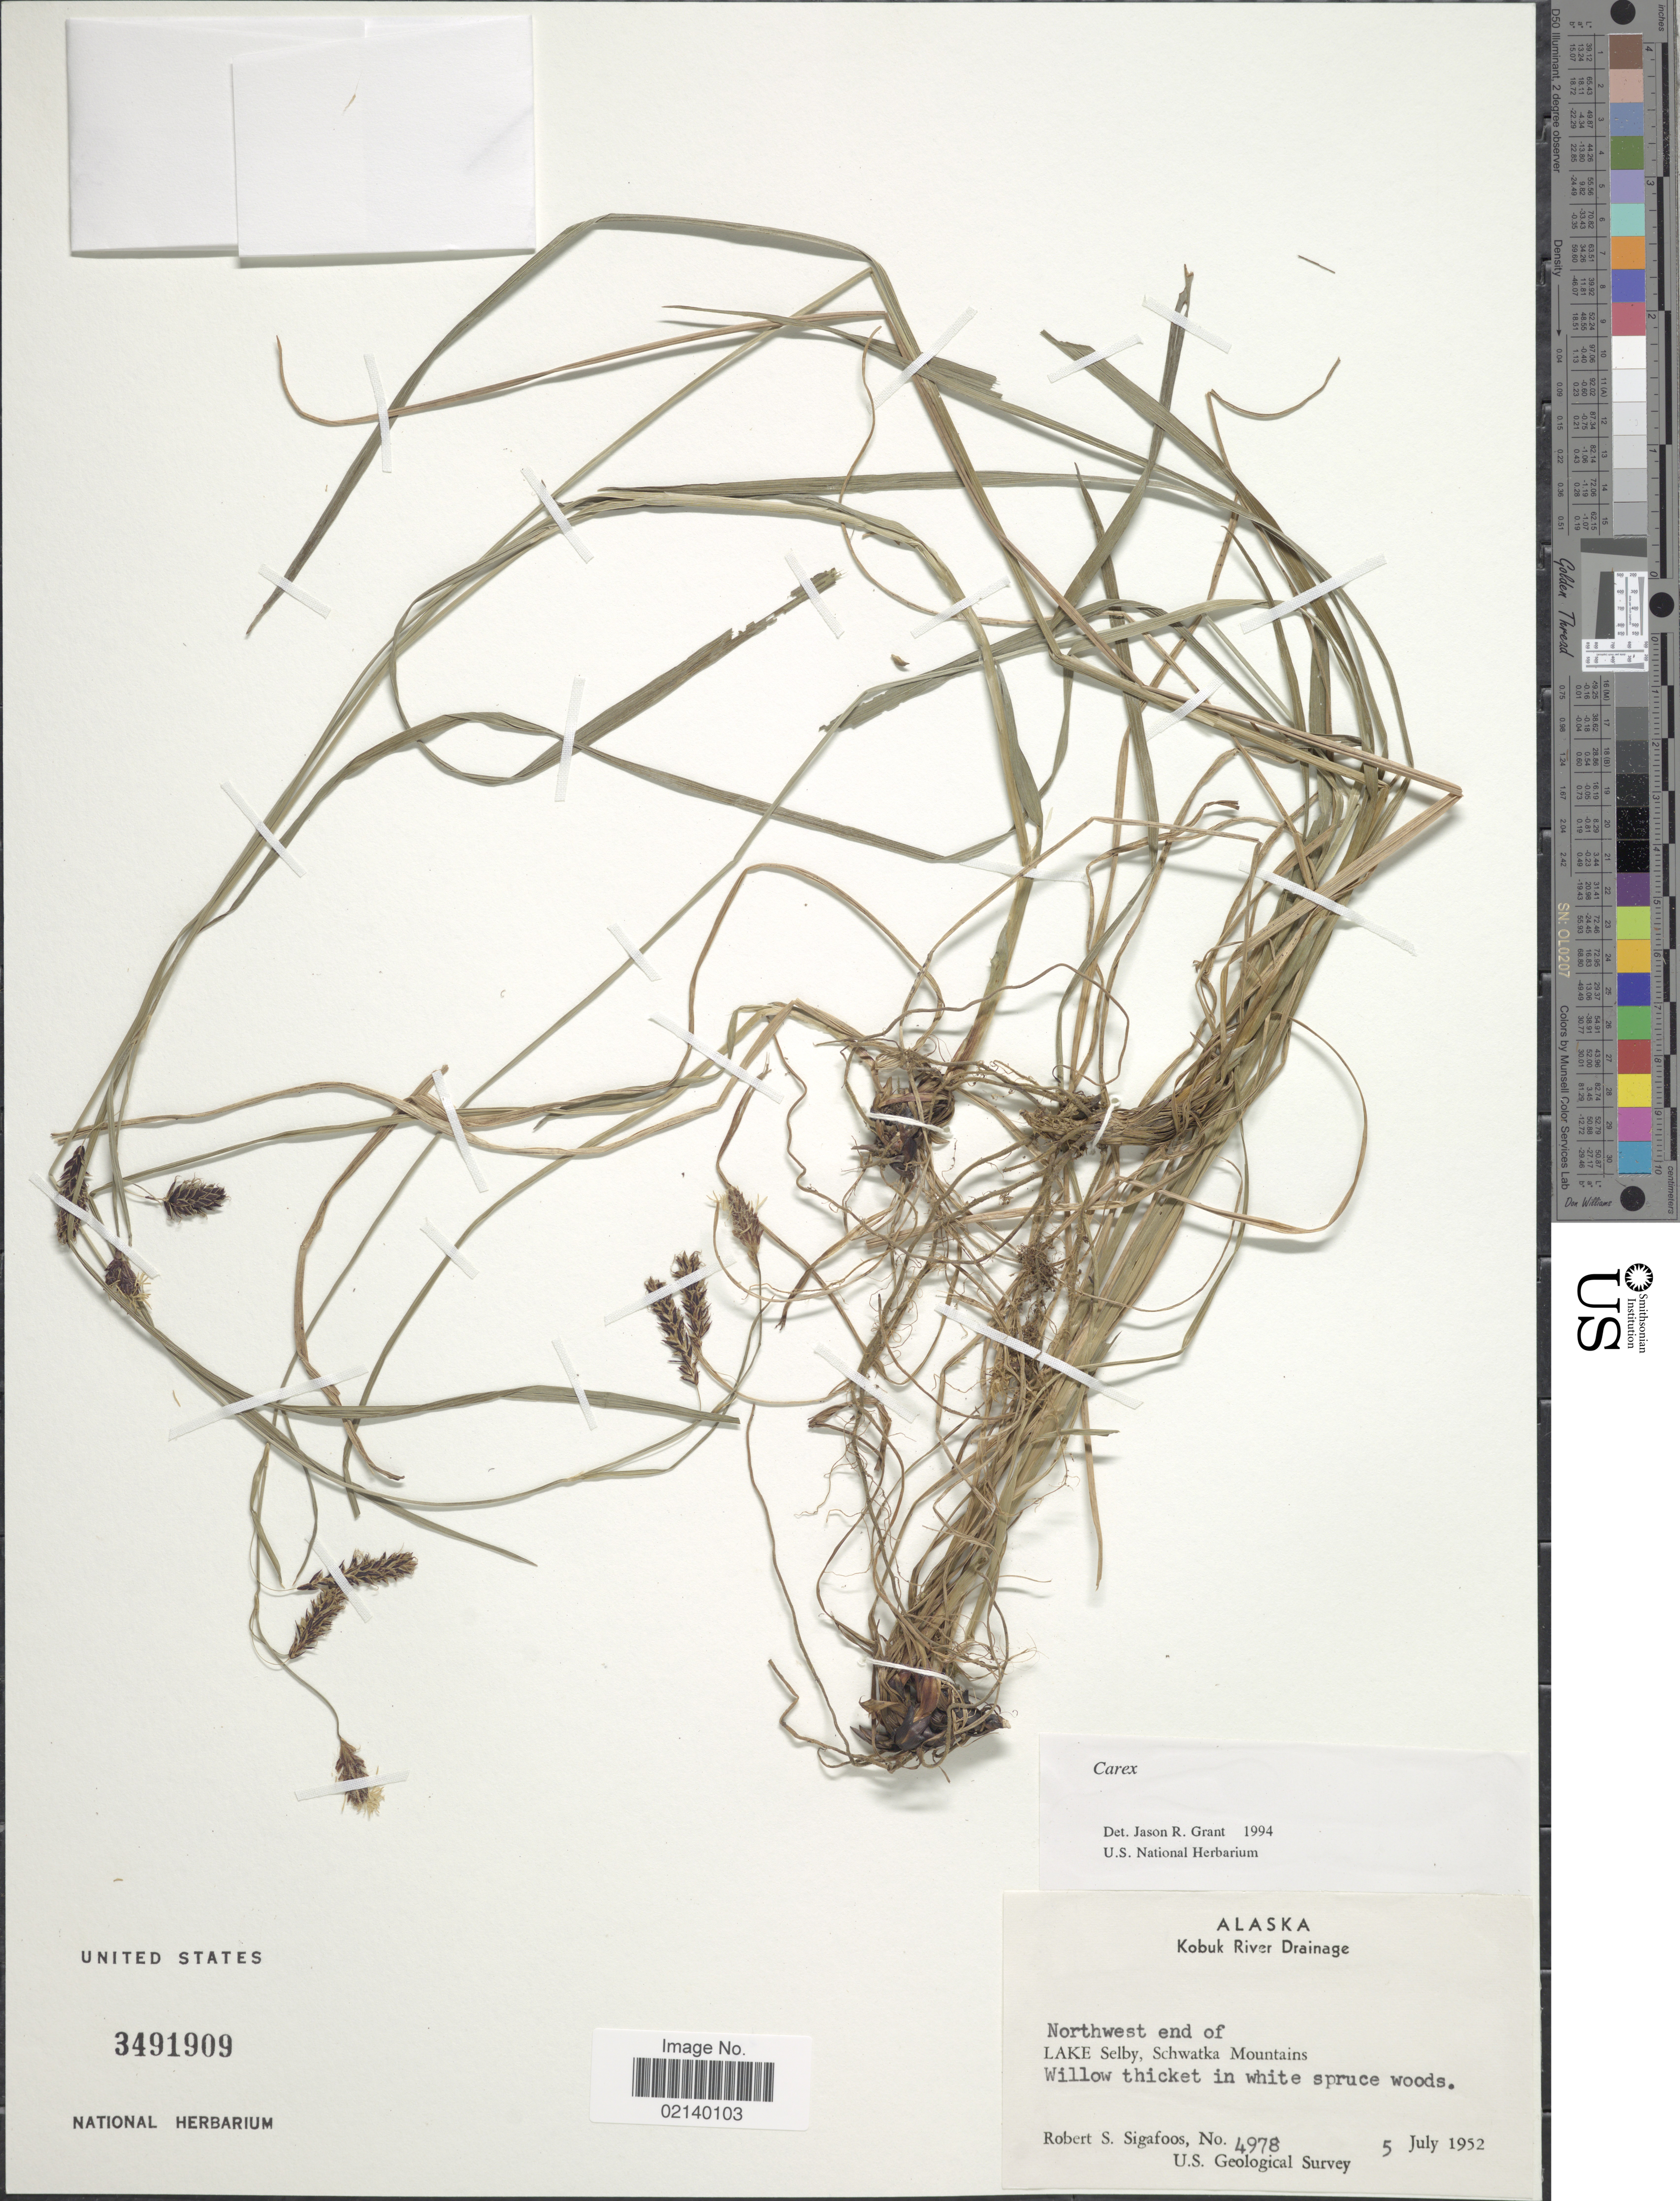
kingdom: Plantae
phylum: Tracheophyta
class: Liliopsida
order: Poales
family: Cyperaceae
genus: Carex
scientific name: Carex sp.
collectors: R. Sigafoos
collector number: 4978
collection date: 1952-07-05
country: United States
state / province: Alaska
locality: Kobuk River Drainage, northwest end of Lake Selby, Schwatka Mountains, Willow thicket in white spruce woods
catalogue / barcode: US 3491909